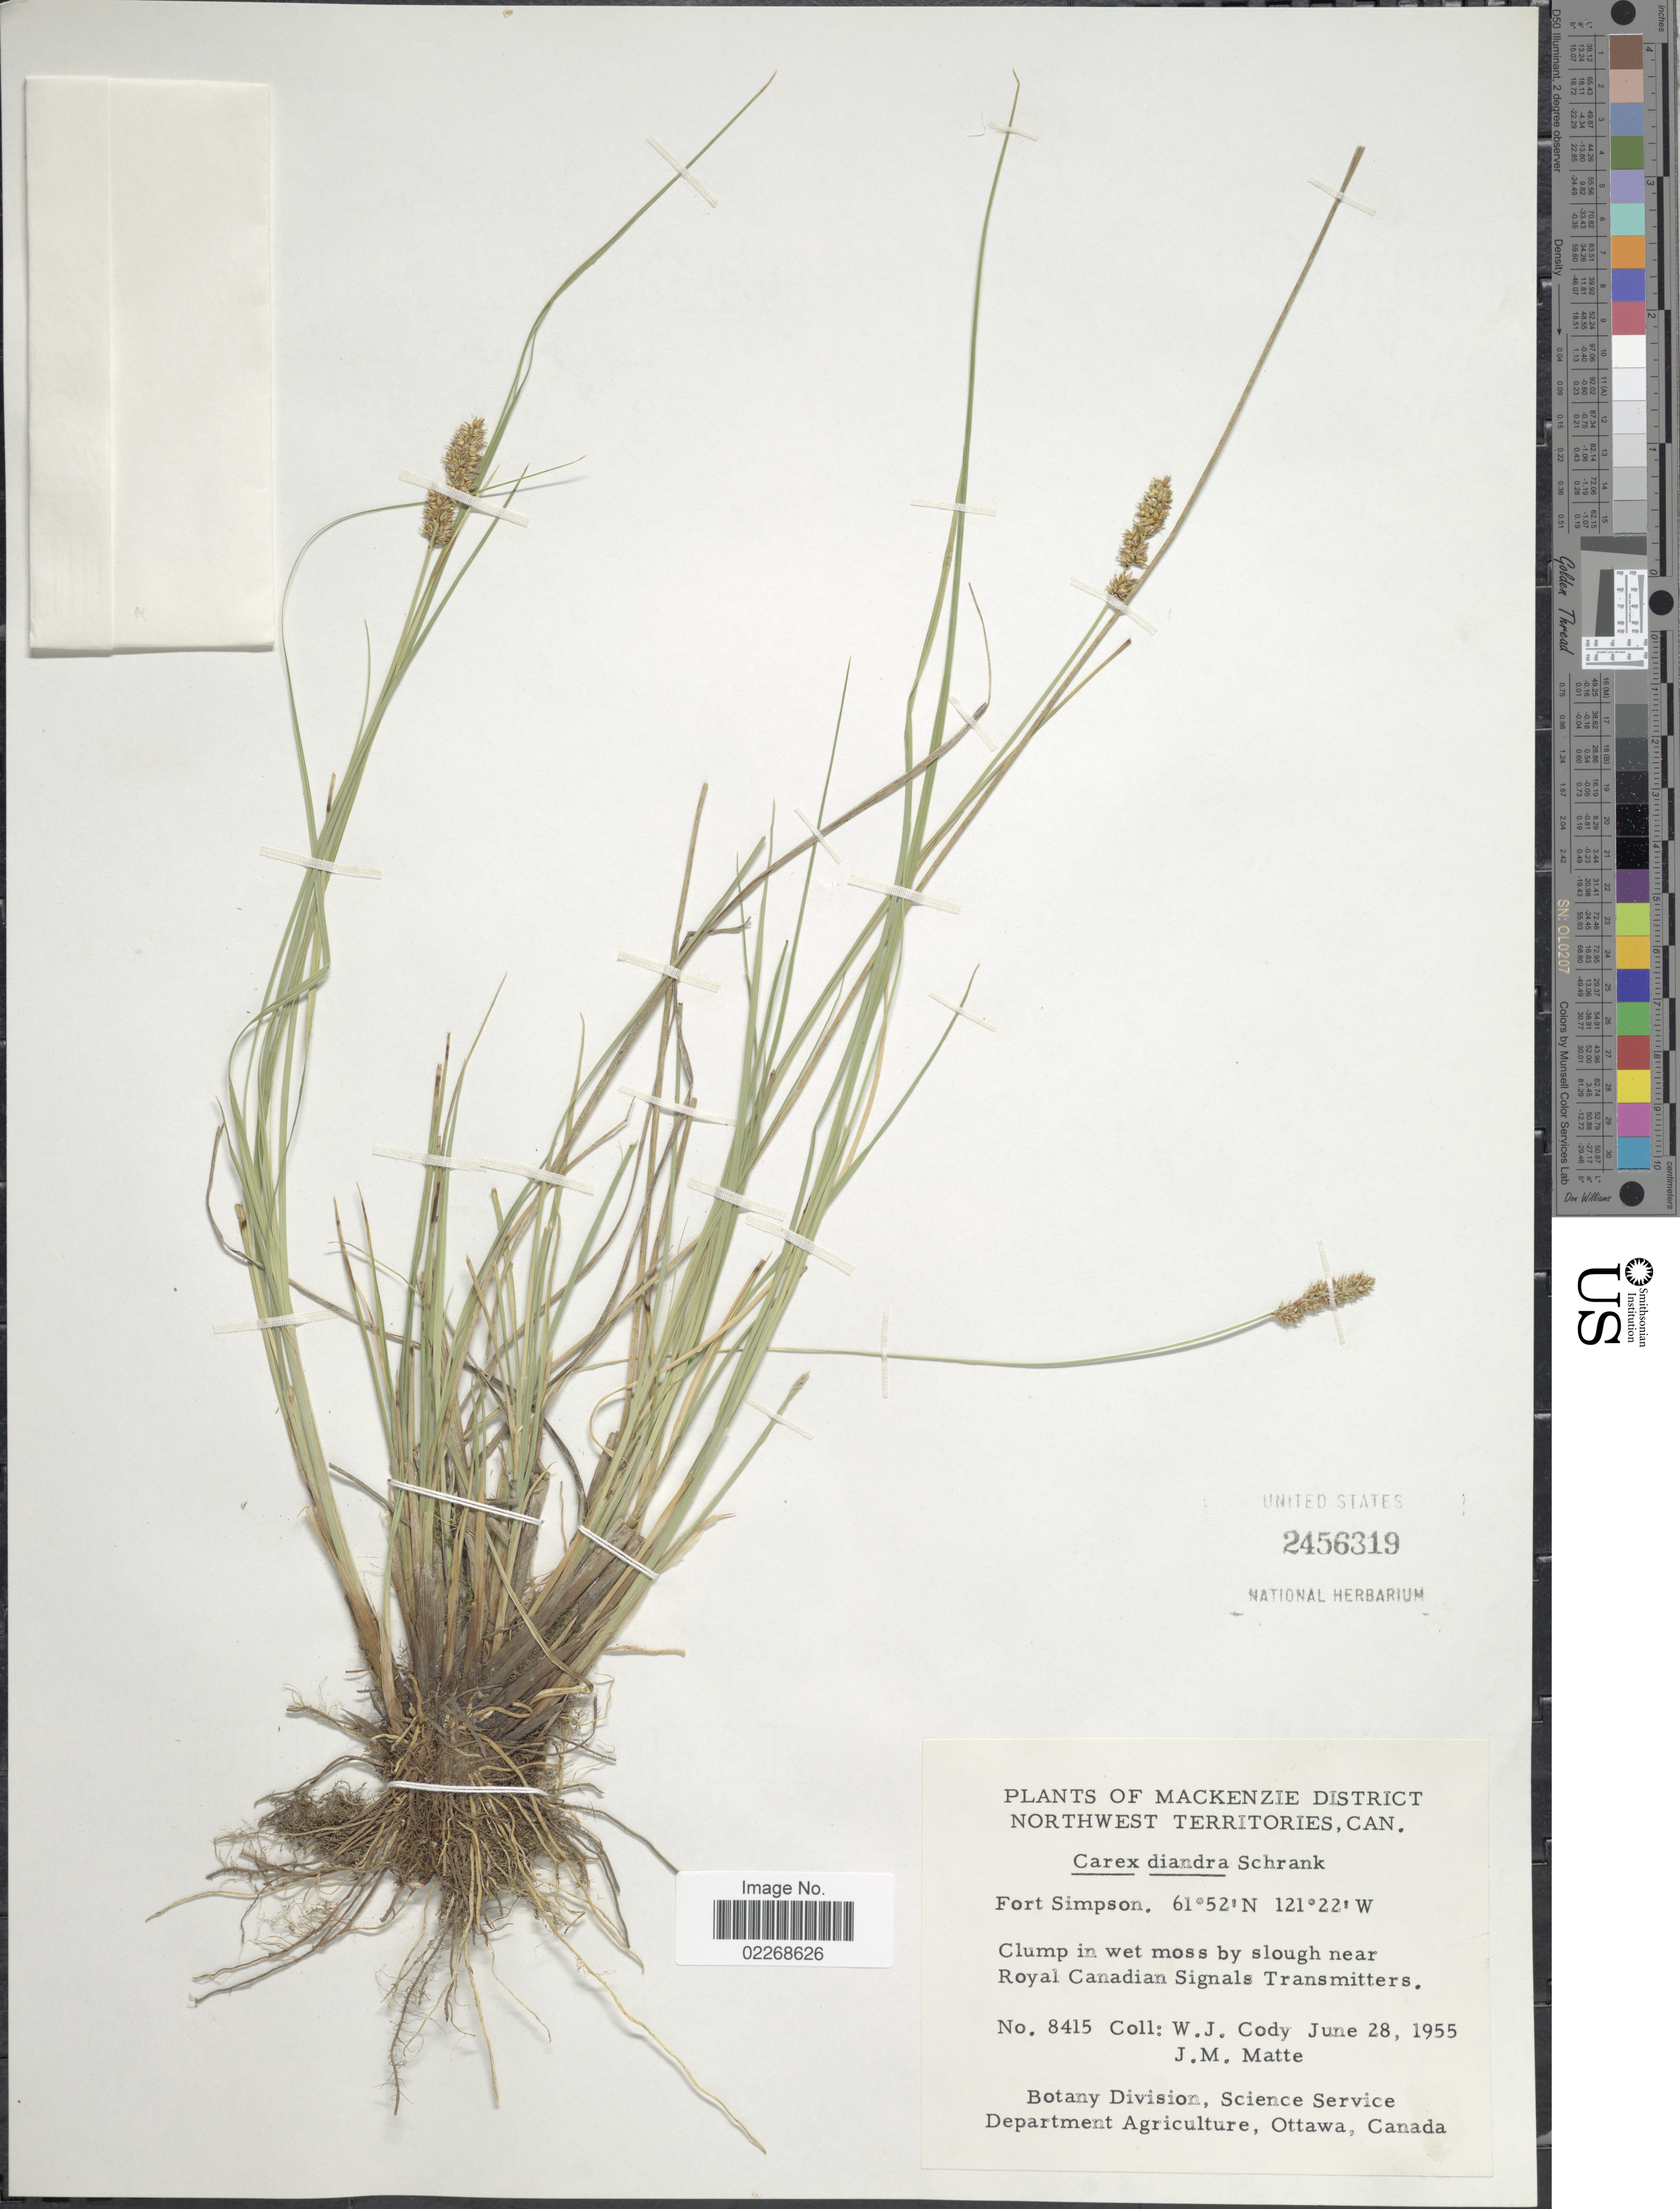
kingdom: Plantae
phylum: Tracheophyta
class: Liliopsida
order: Poales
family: Cyperaceae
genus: Carex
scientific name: Carex diandra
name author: Schrank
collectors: W. Cody & J. Matte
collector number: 8415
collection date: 1955-06-28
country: Canada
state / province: Northwest Territories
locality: Mackenzie District, Fort Simpson, clump in wet moss slough near Royal Canadian Signals Transmitters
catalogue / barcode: US 2456319